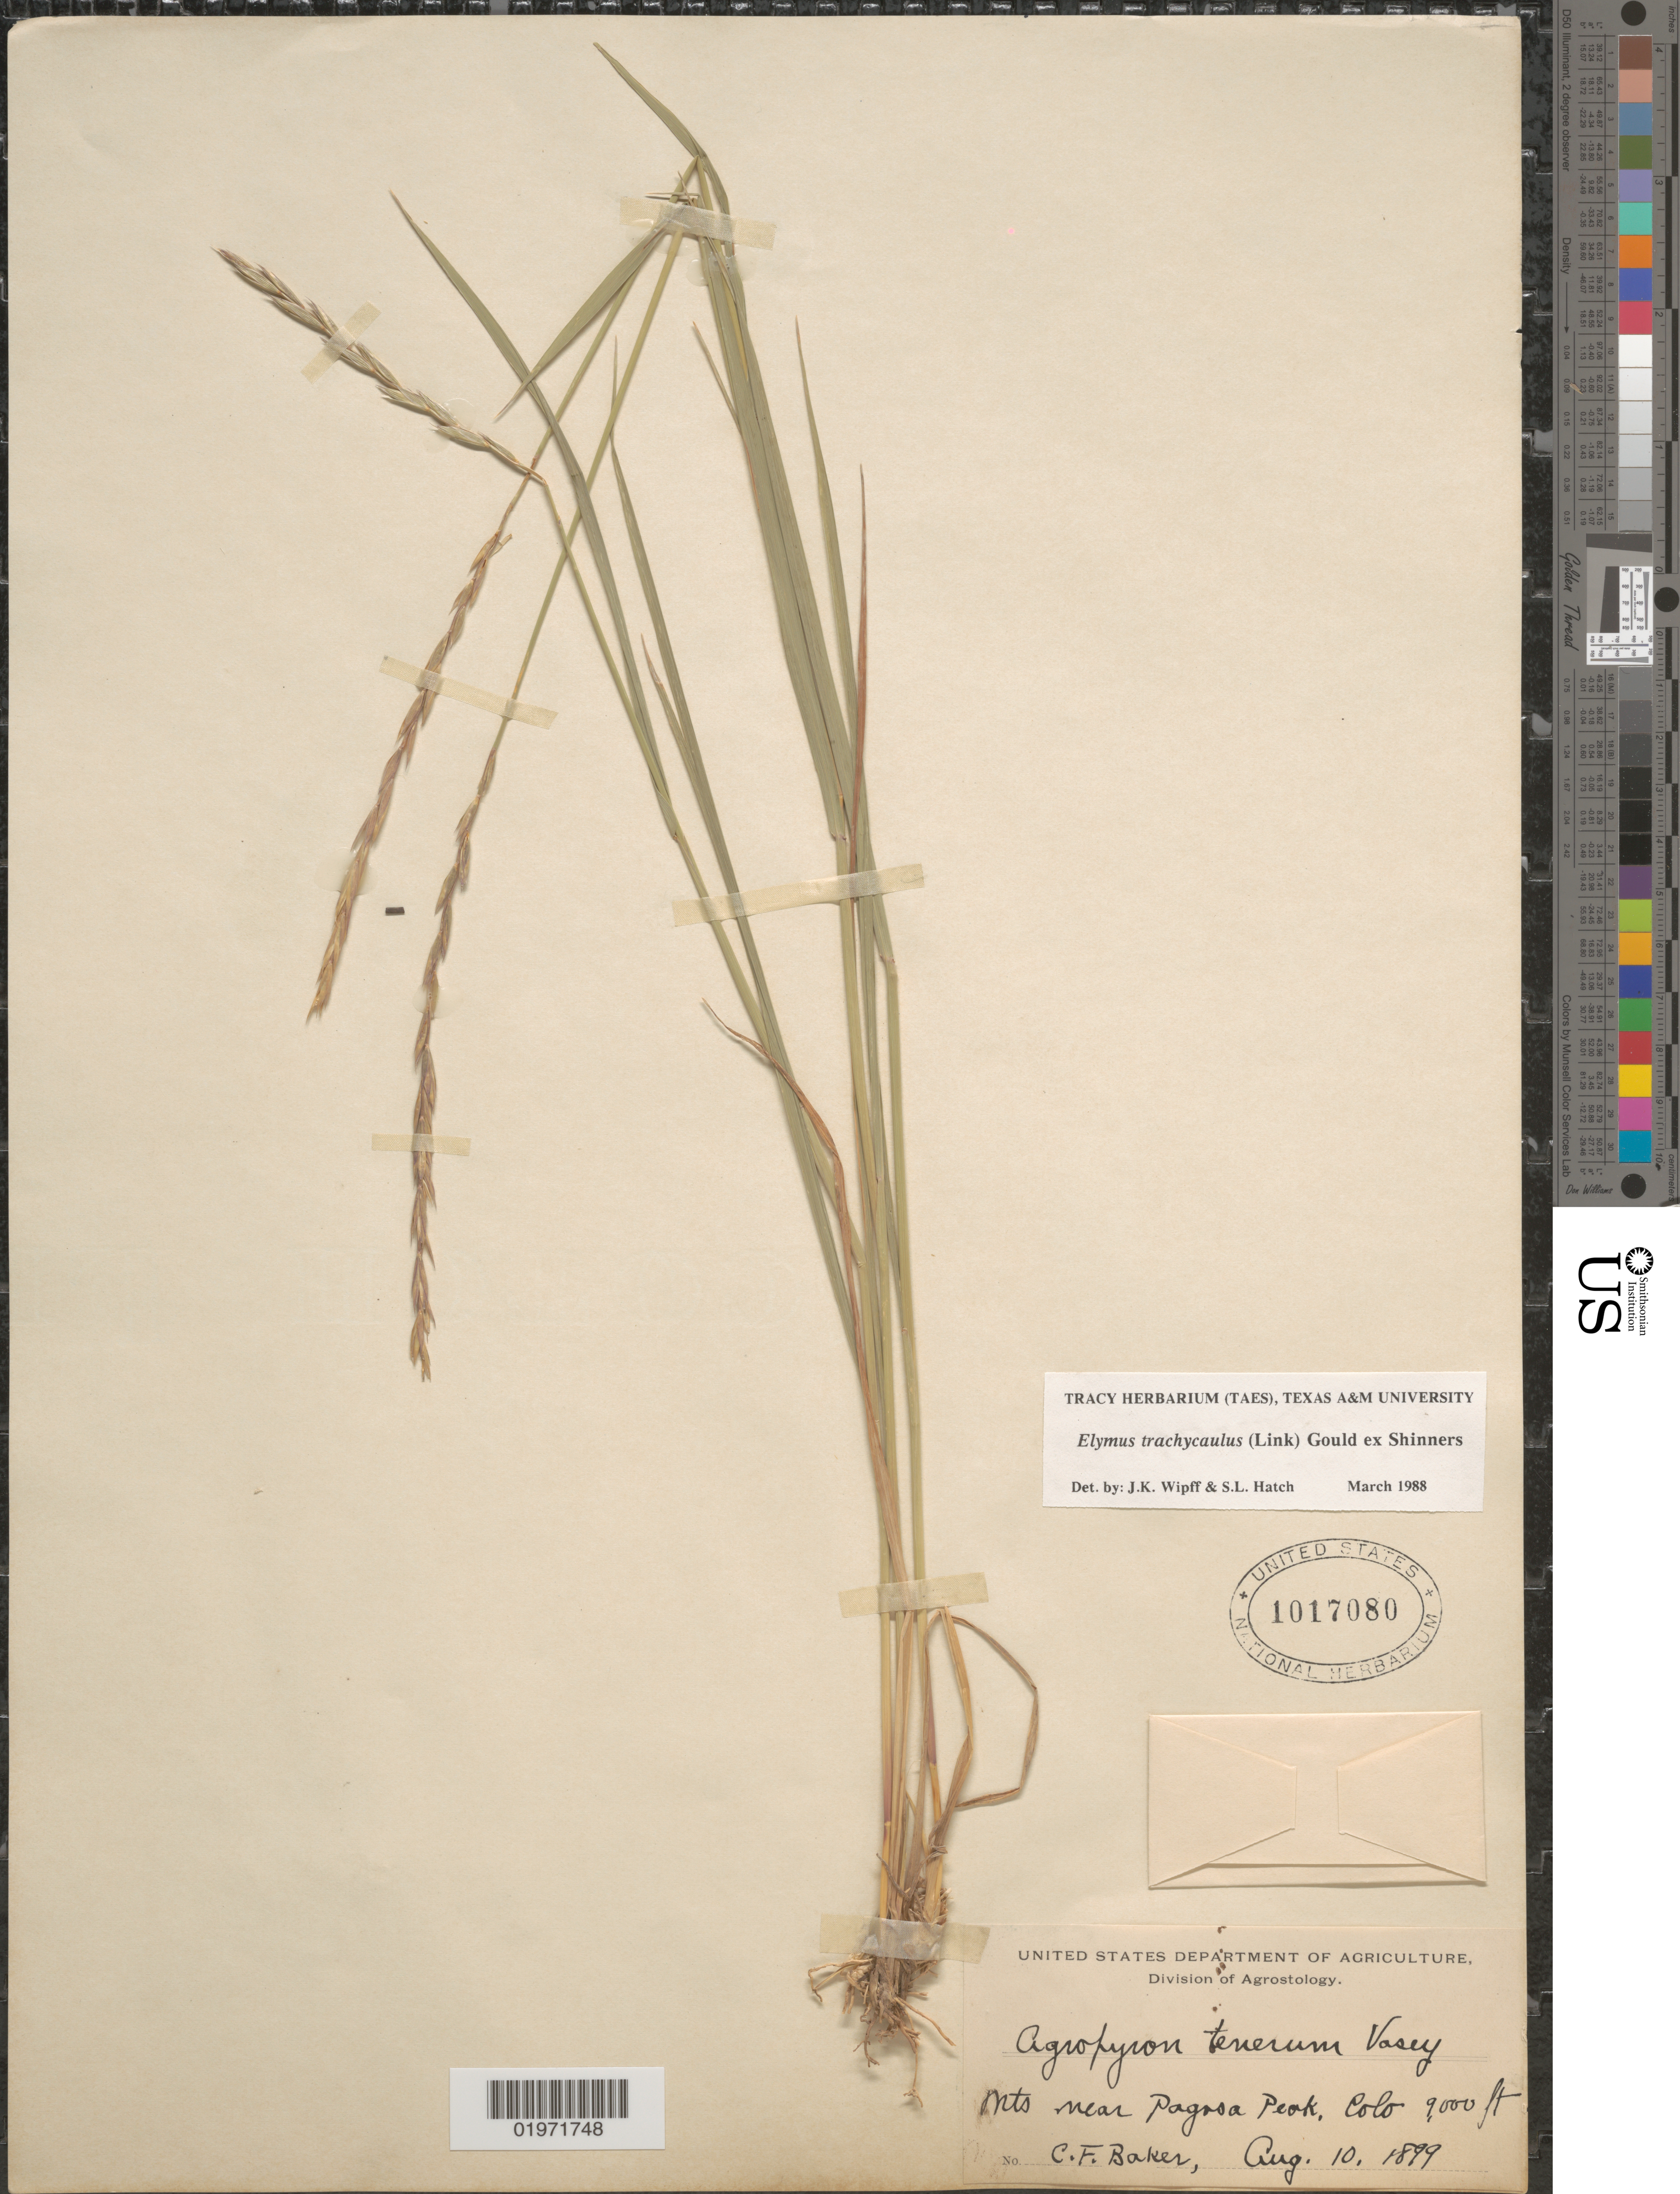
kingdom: Plantae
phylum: Tracheophyta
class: Liliopsida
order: Poales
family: Poaceae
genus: Elymus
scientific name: Elymus trachycaulus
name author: (Link) Gould ex Shinners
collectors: C. F. Baker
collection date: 1899-08-10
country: United States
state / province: Colorado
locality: Mts near Pagosa Peak.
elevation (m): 2743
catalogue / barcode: US 1017080